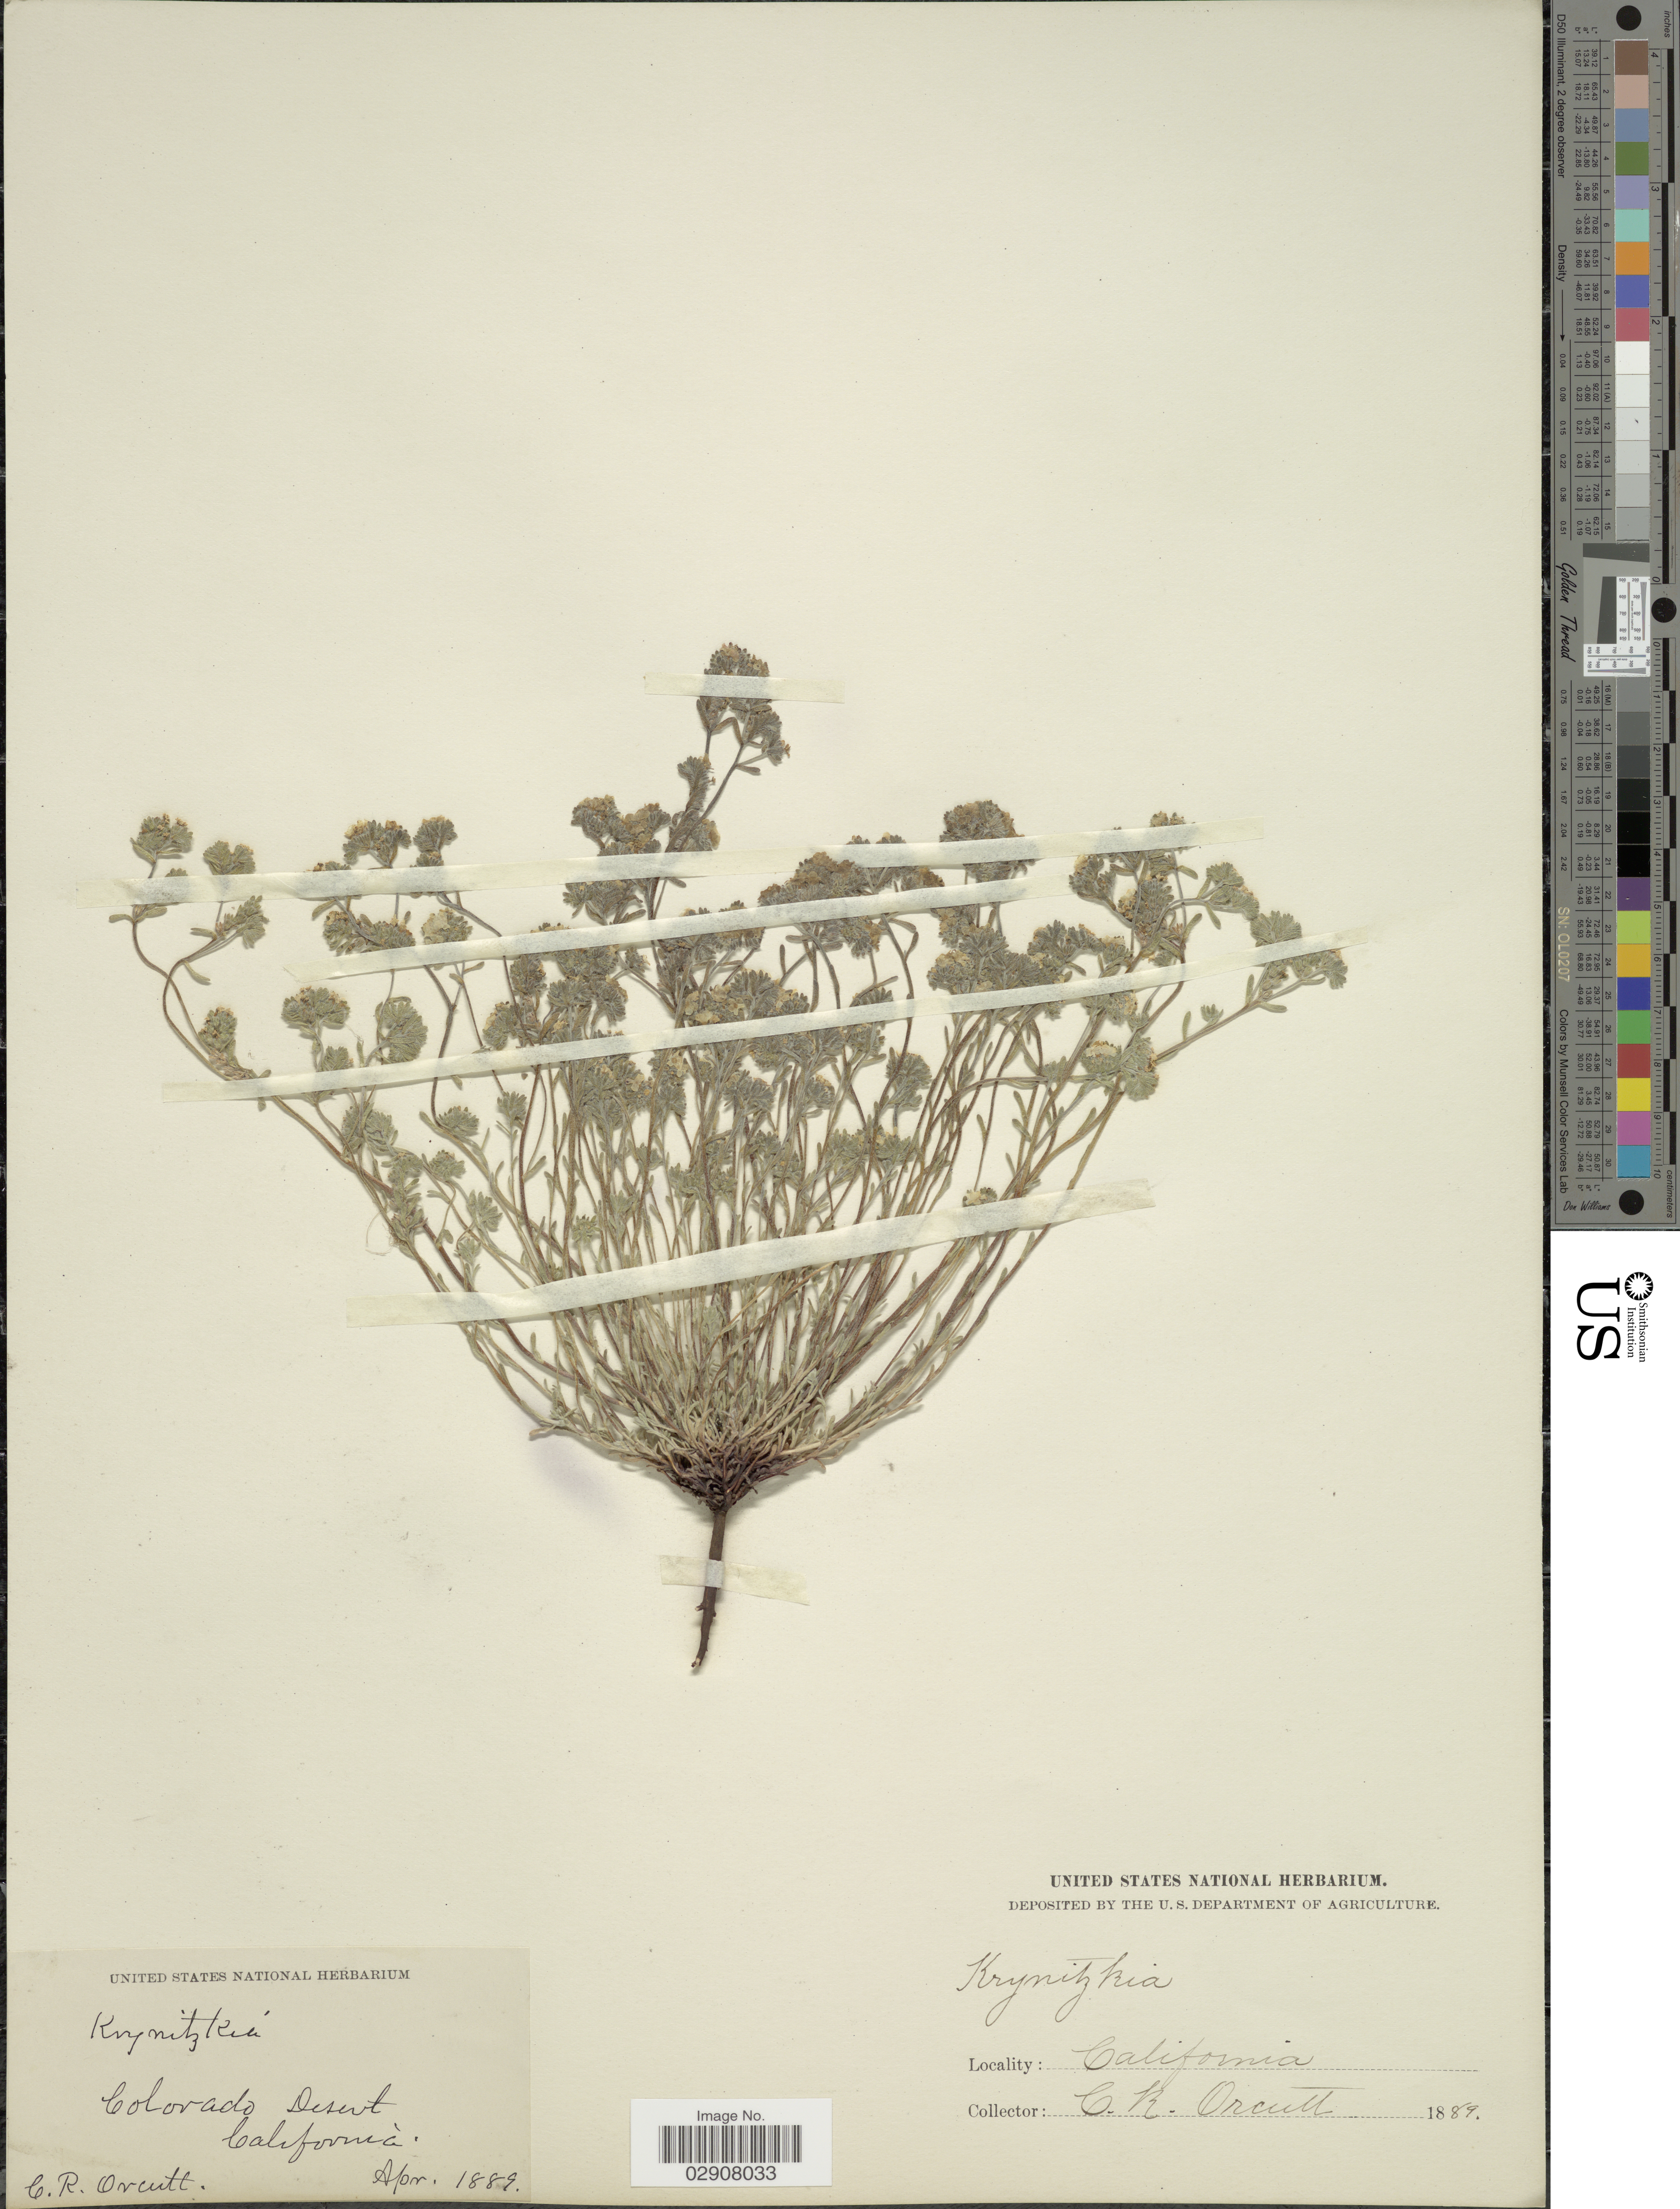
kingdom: Plantae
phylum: Tracheophyta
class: Magnoliopsida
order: Boraginales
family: Boraginaceae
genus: Cryptantha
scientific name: Cryptantha micrantha var. lepida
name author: (A. Gray) I.M. Johnst.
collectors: C. R. Orcutt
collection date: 1889-04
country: United States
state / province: California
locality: Colorado Desert.